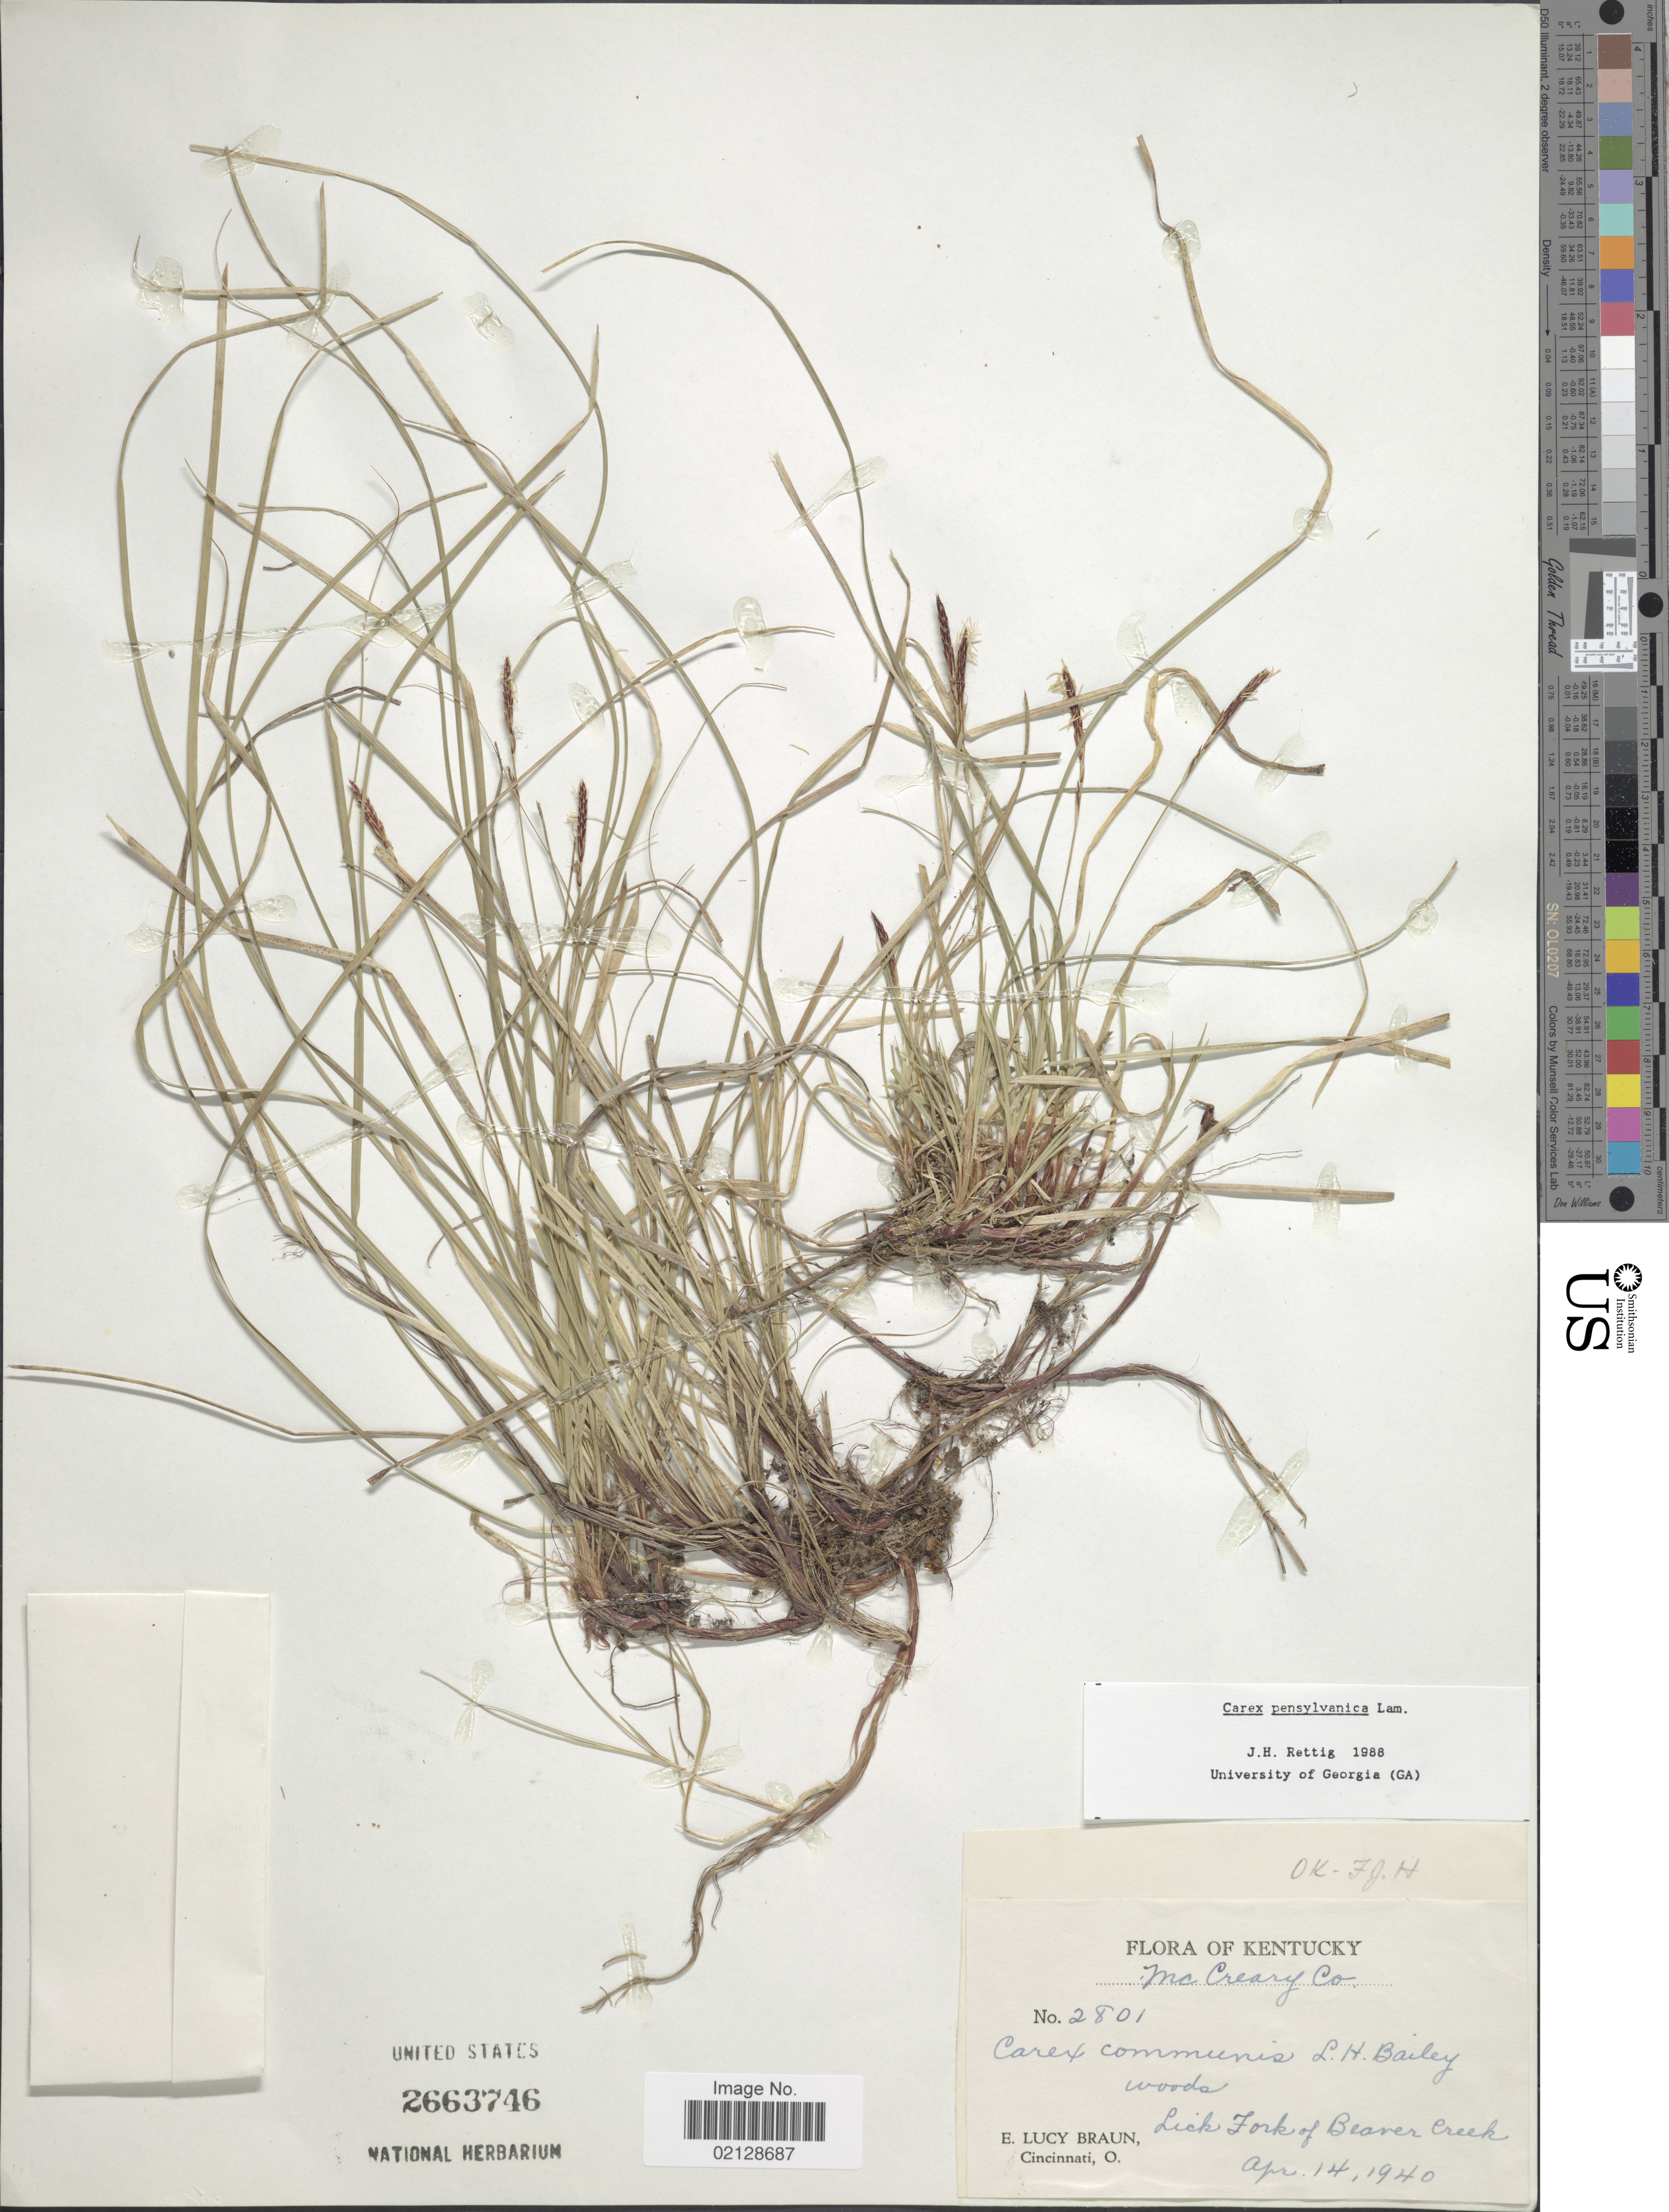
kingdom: Plantae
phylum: Tracheophyta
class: Liliopsida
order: Poales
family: Cyperaceae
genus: Carex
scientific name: Carex pensylvanica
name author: Lam.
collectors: E. L. Braun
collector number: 2801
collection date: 1940-04-14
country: United States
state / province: Kentucky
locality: Mc Creary Co., Lick Fork of Beaver Creek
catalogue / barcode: US 2663746